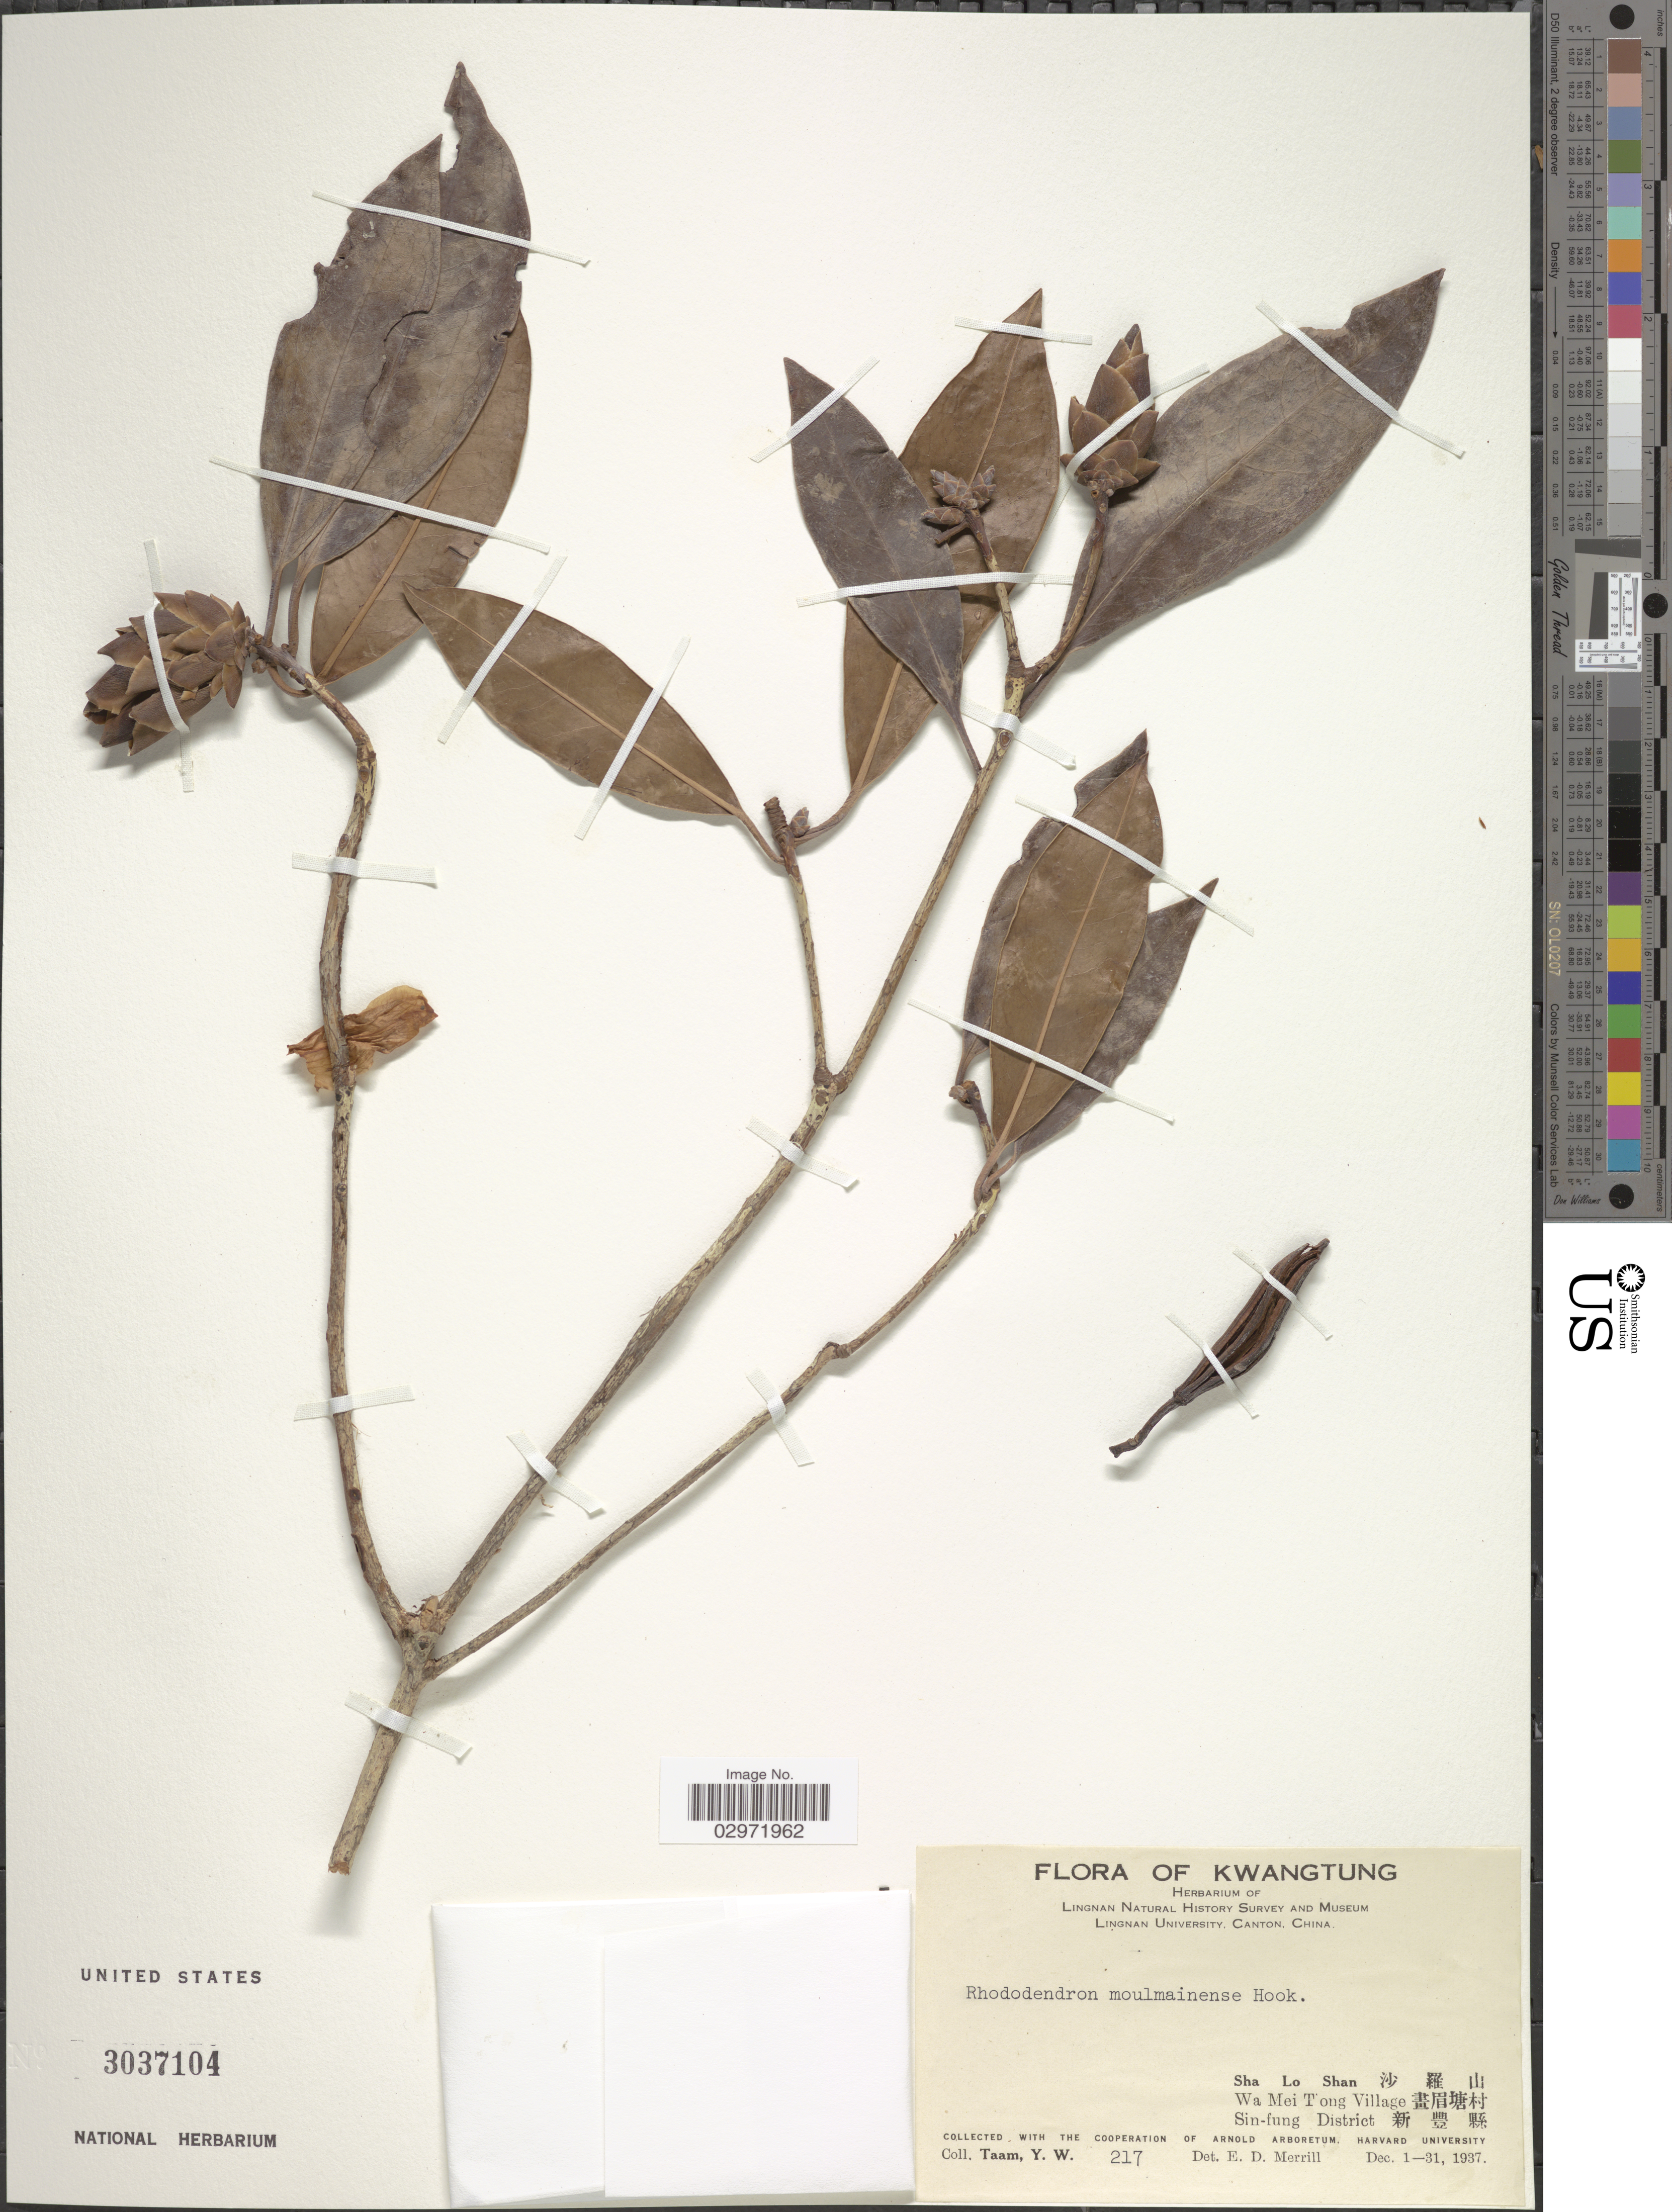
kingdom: Plantae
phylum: Tracheophyta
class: Magnoliopsida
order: Ericales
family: Ericaceae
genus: Rhododendron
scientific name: Rhododendron moulmainense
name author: Hook.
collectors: Y. W. Taam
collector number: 217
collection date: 1937-12-01/1937-12-31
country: China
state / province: Guangdong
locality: Kwangtung, Sha Lo Shan, Wa Mei T'ong Village, Sin-fung District.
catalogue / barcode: US 3037104